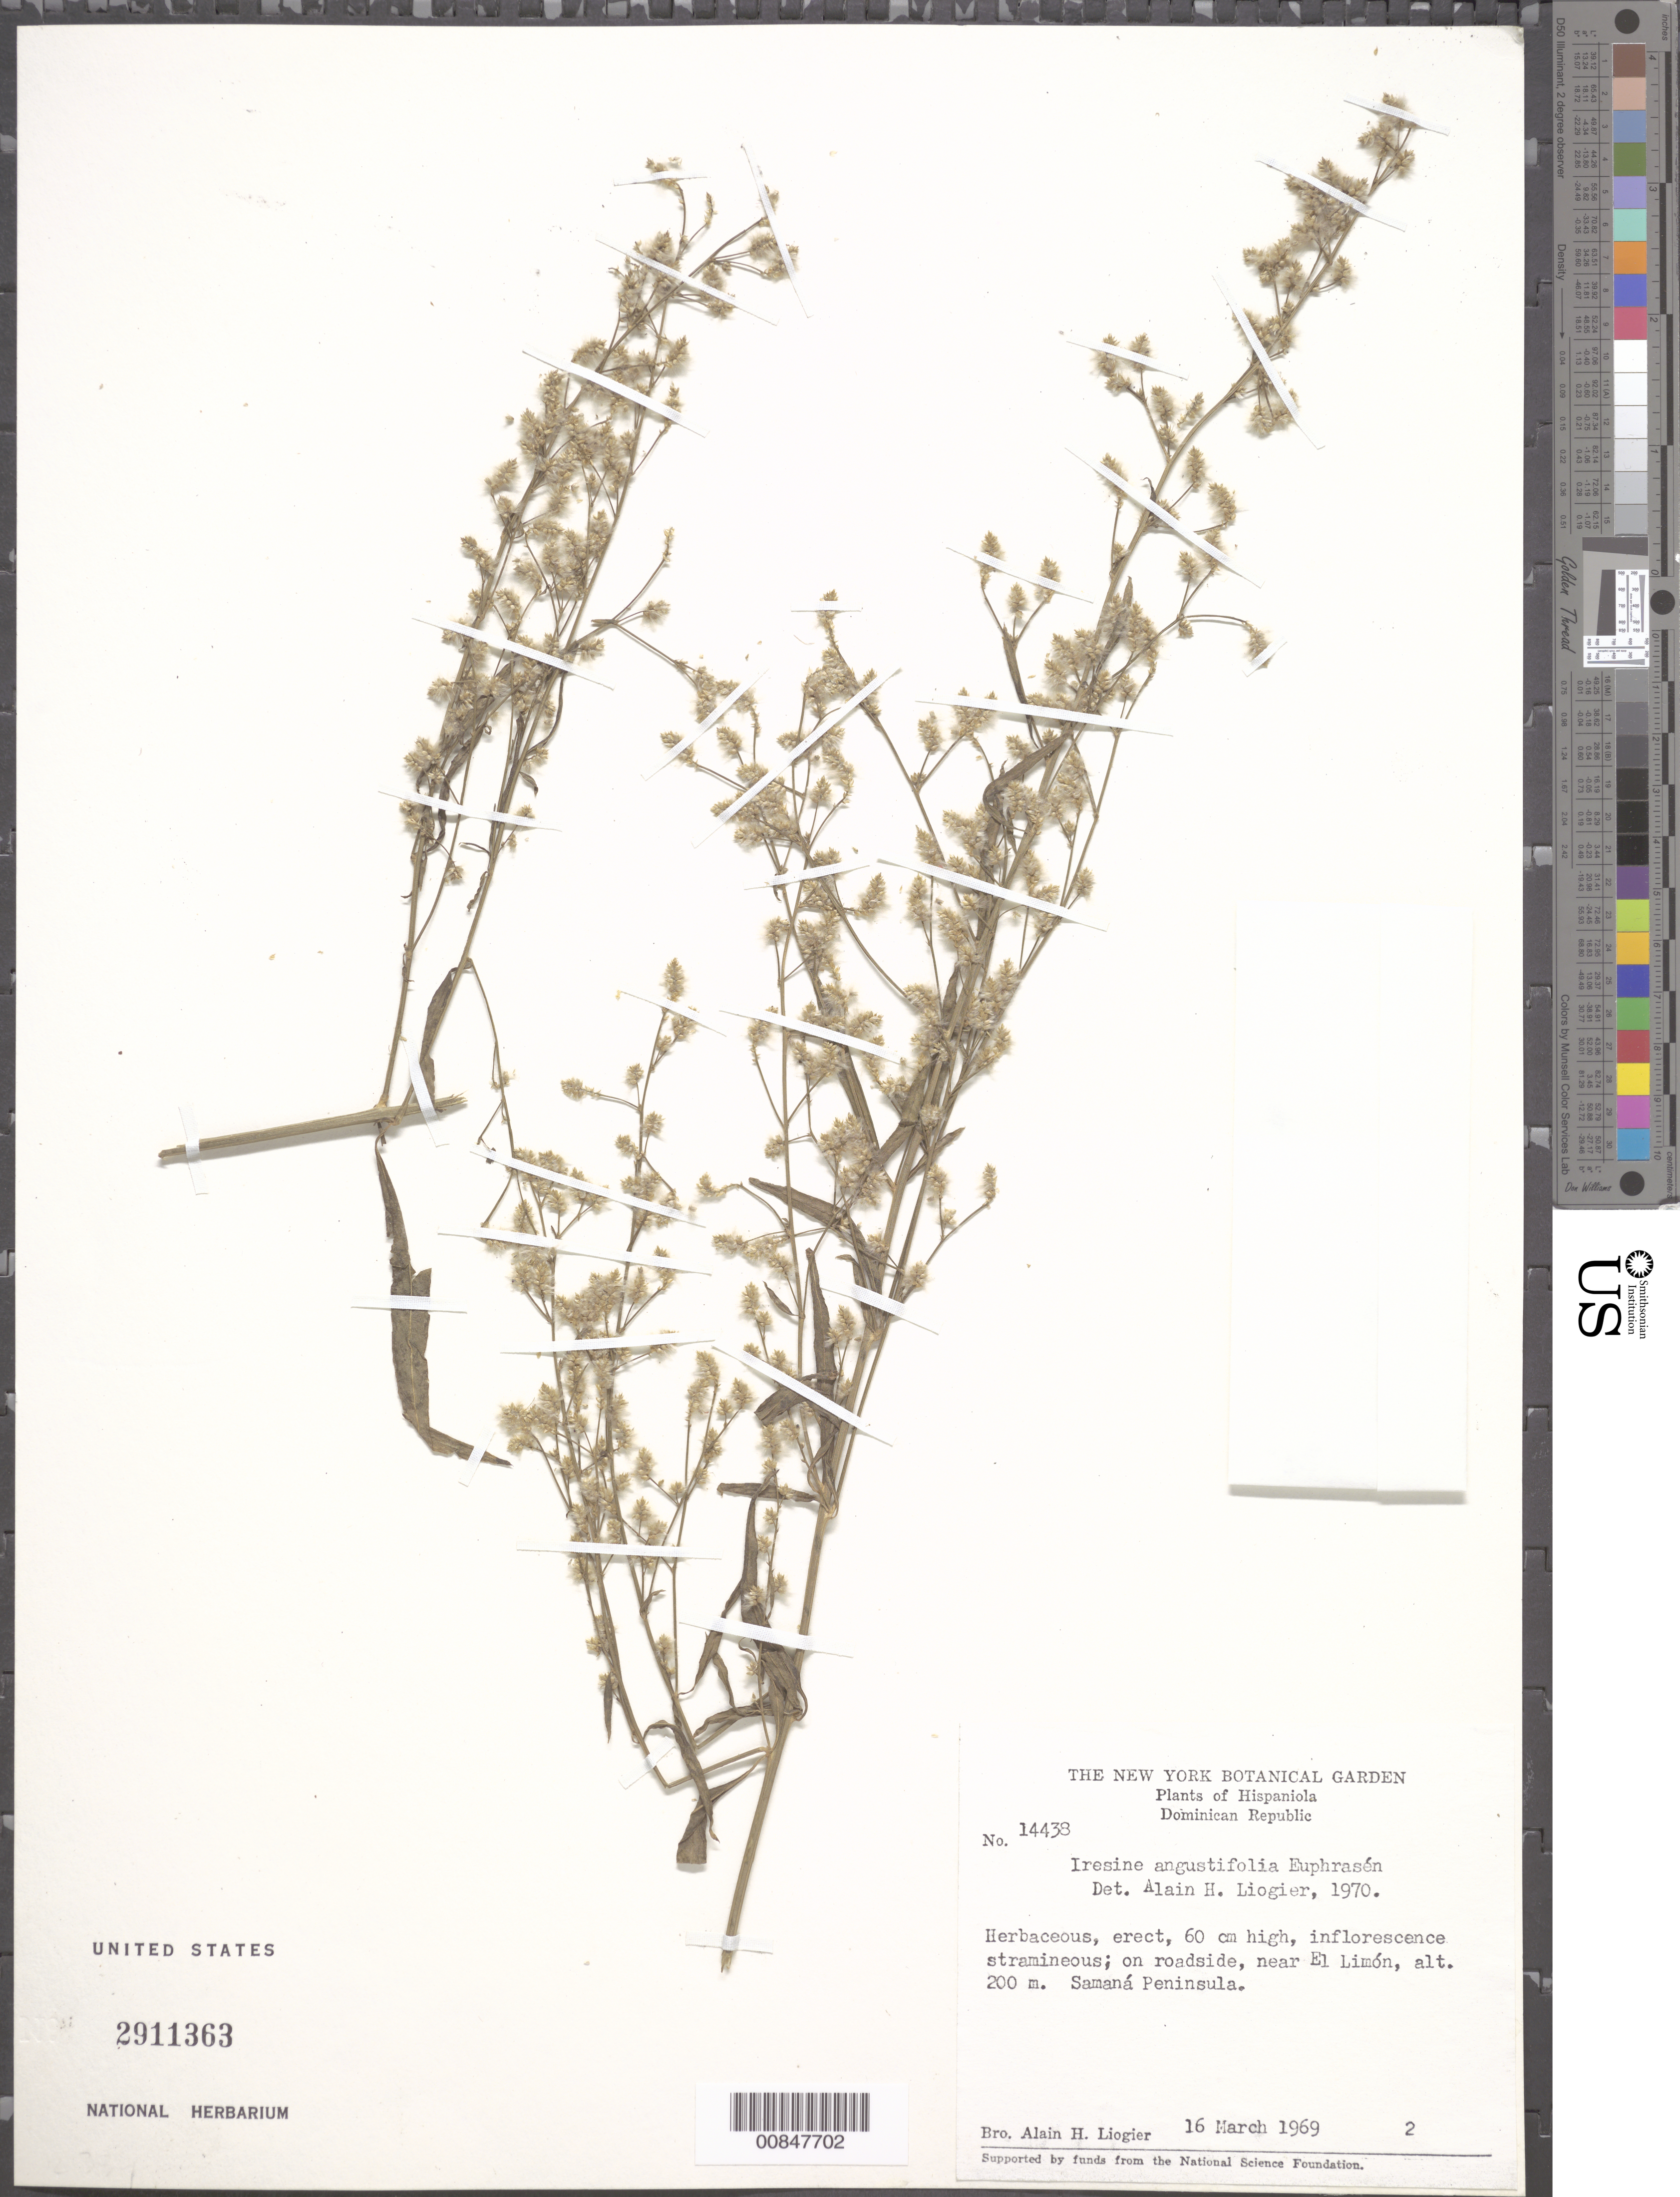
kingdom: Plantae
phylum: Tracheophyta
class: Magnoliopsida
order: Caryophyllales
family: Amaranthaceae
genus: Iresine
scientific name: Iresine angustifolia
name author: Euphrasén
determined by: Liogier, Alain H.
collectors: A. H. Liogier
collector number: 14438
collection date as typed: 16 Mar 1969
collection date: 1969-03-16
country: Dominican Republic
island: Hispaniola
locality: Near El Limón. Samaná Península.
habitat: On roadside.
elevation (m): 200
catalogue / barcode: US 2911363